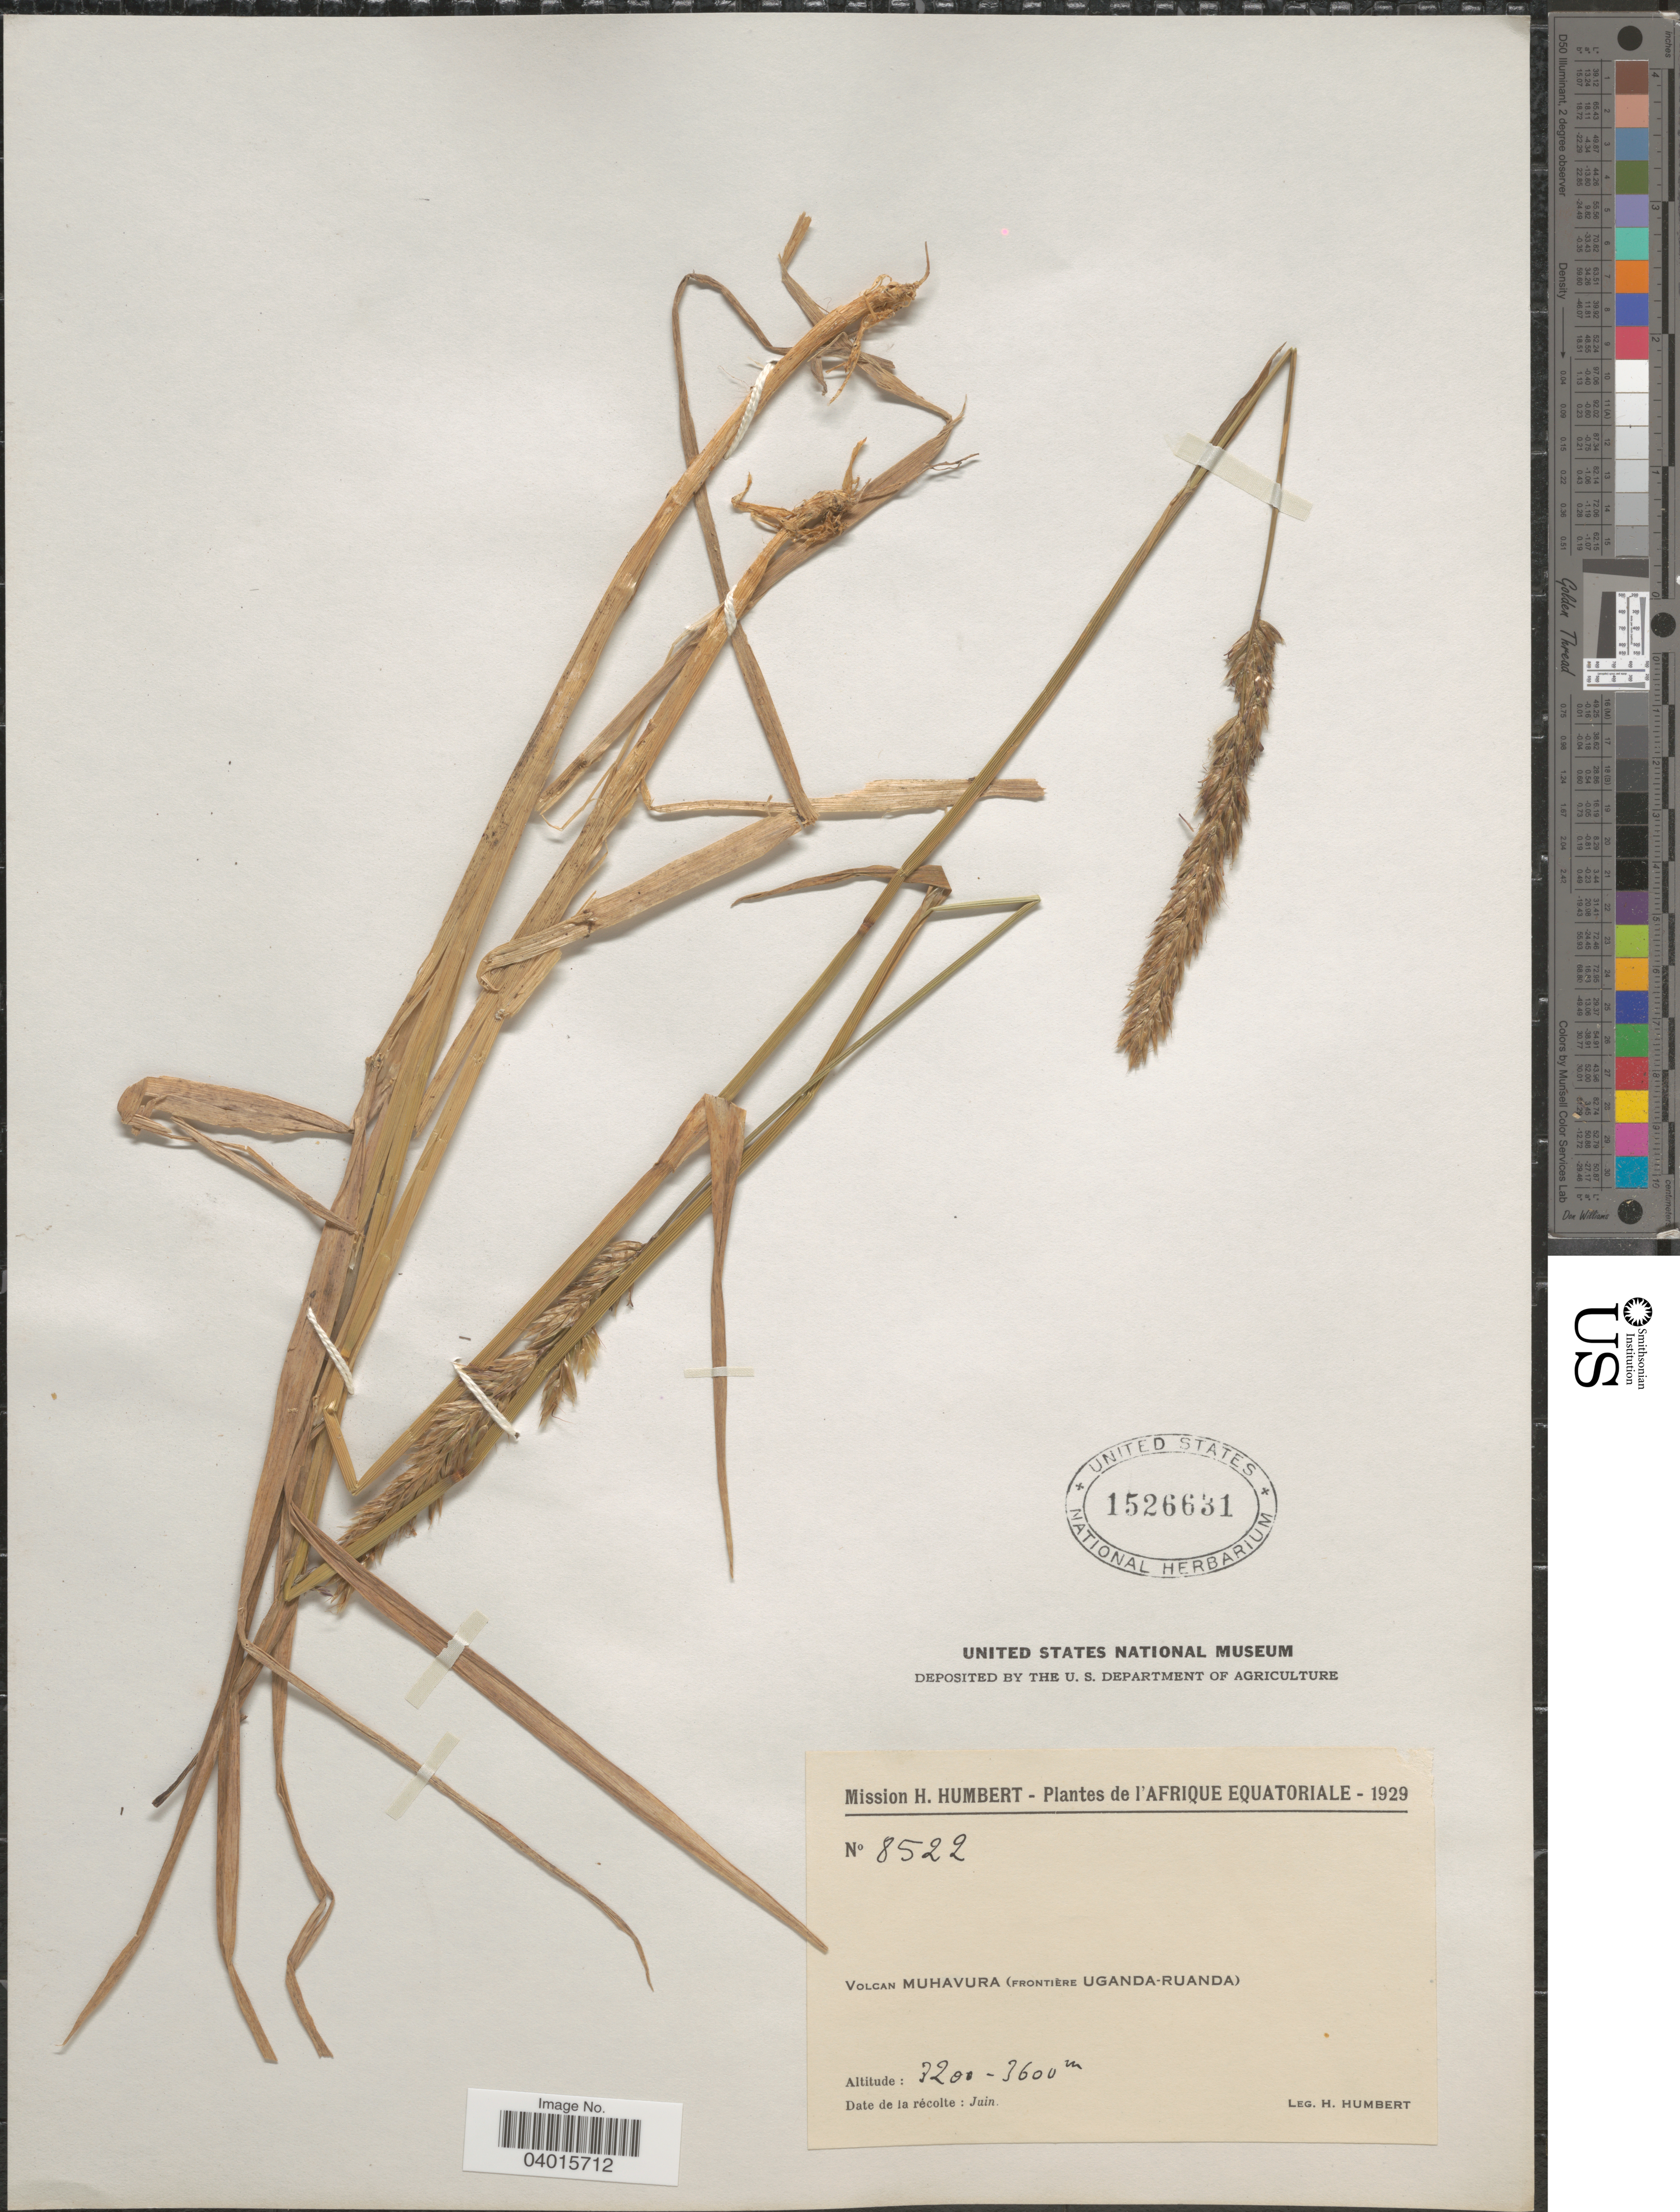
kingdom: Plantae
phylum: Tracheophyta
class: Liliopsida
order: Poales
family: Poaceae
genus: Anthoxanthum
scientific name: Anthoxanthum nivale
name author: K. Schum.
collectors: H. Humbert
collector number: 8522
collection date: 1929-06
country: Uganda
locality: L'Afrique Equatoriale. Volcan Muhavura (frontière Uganda-Ruanda)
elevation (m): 3200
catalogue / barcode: US 1526631